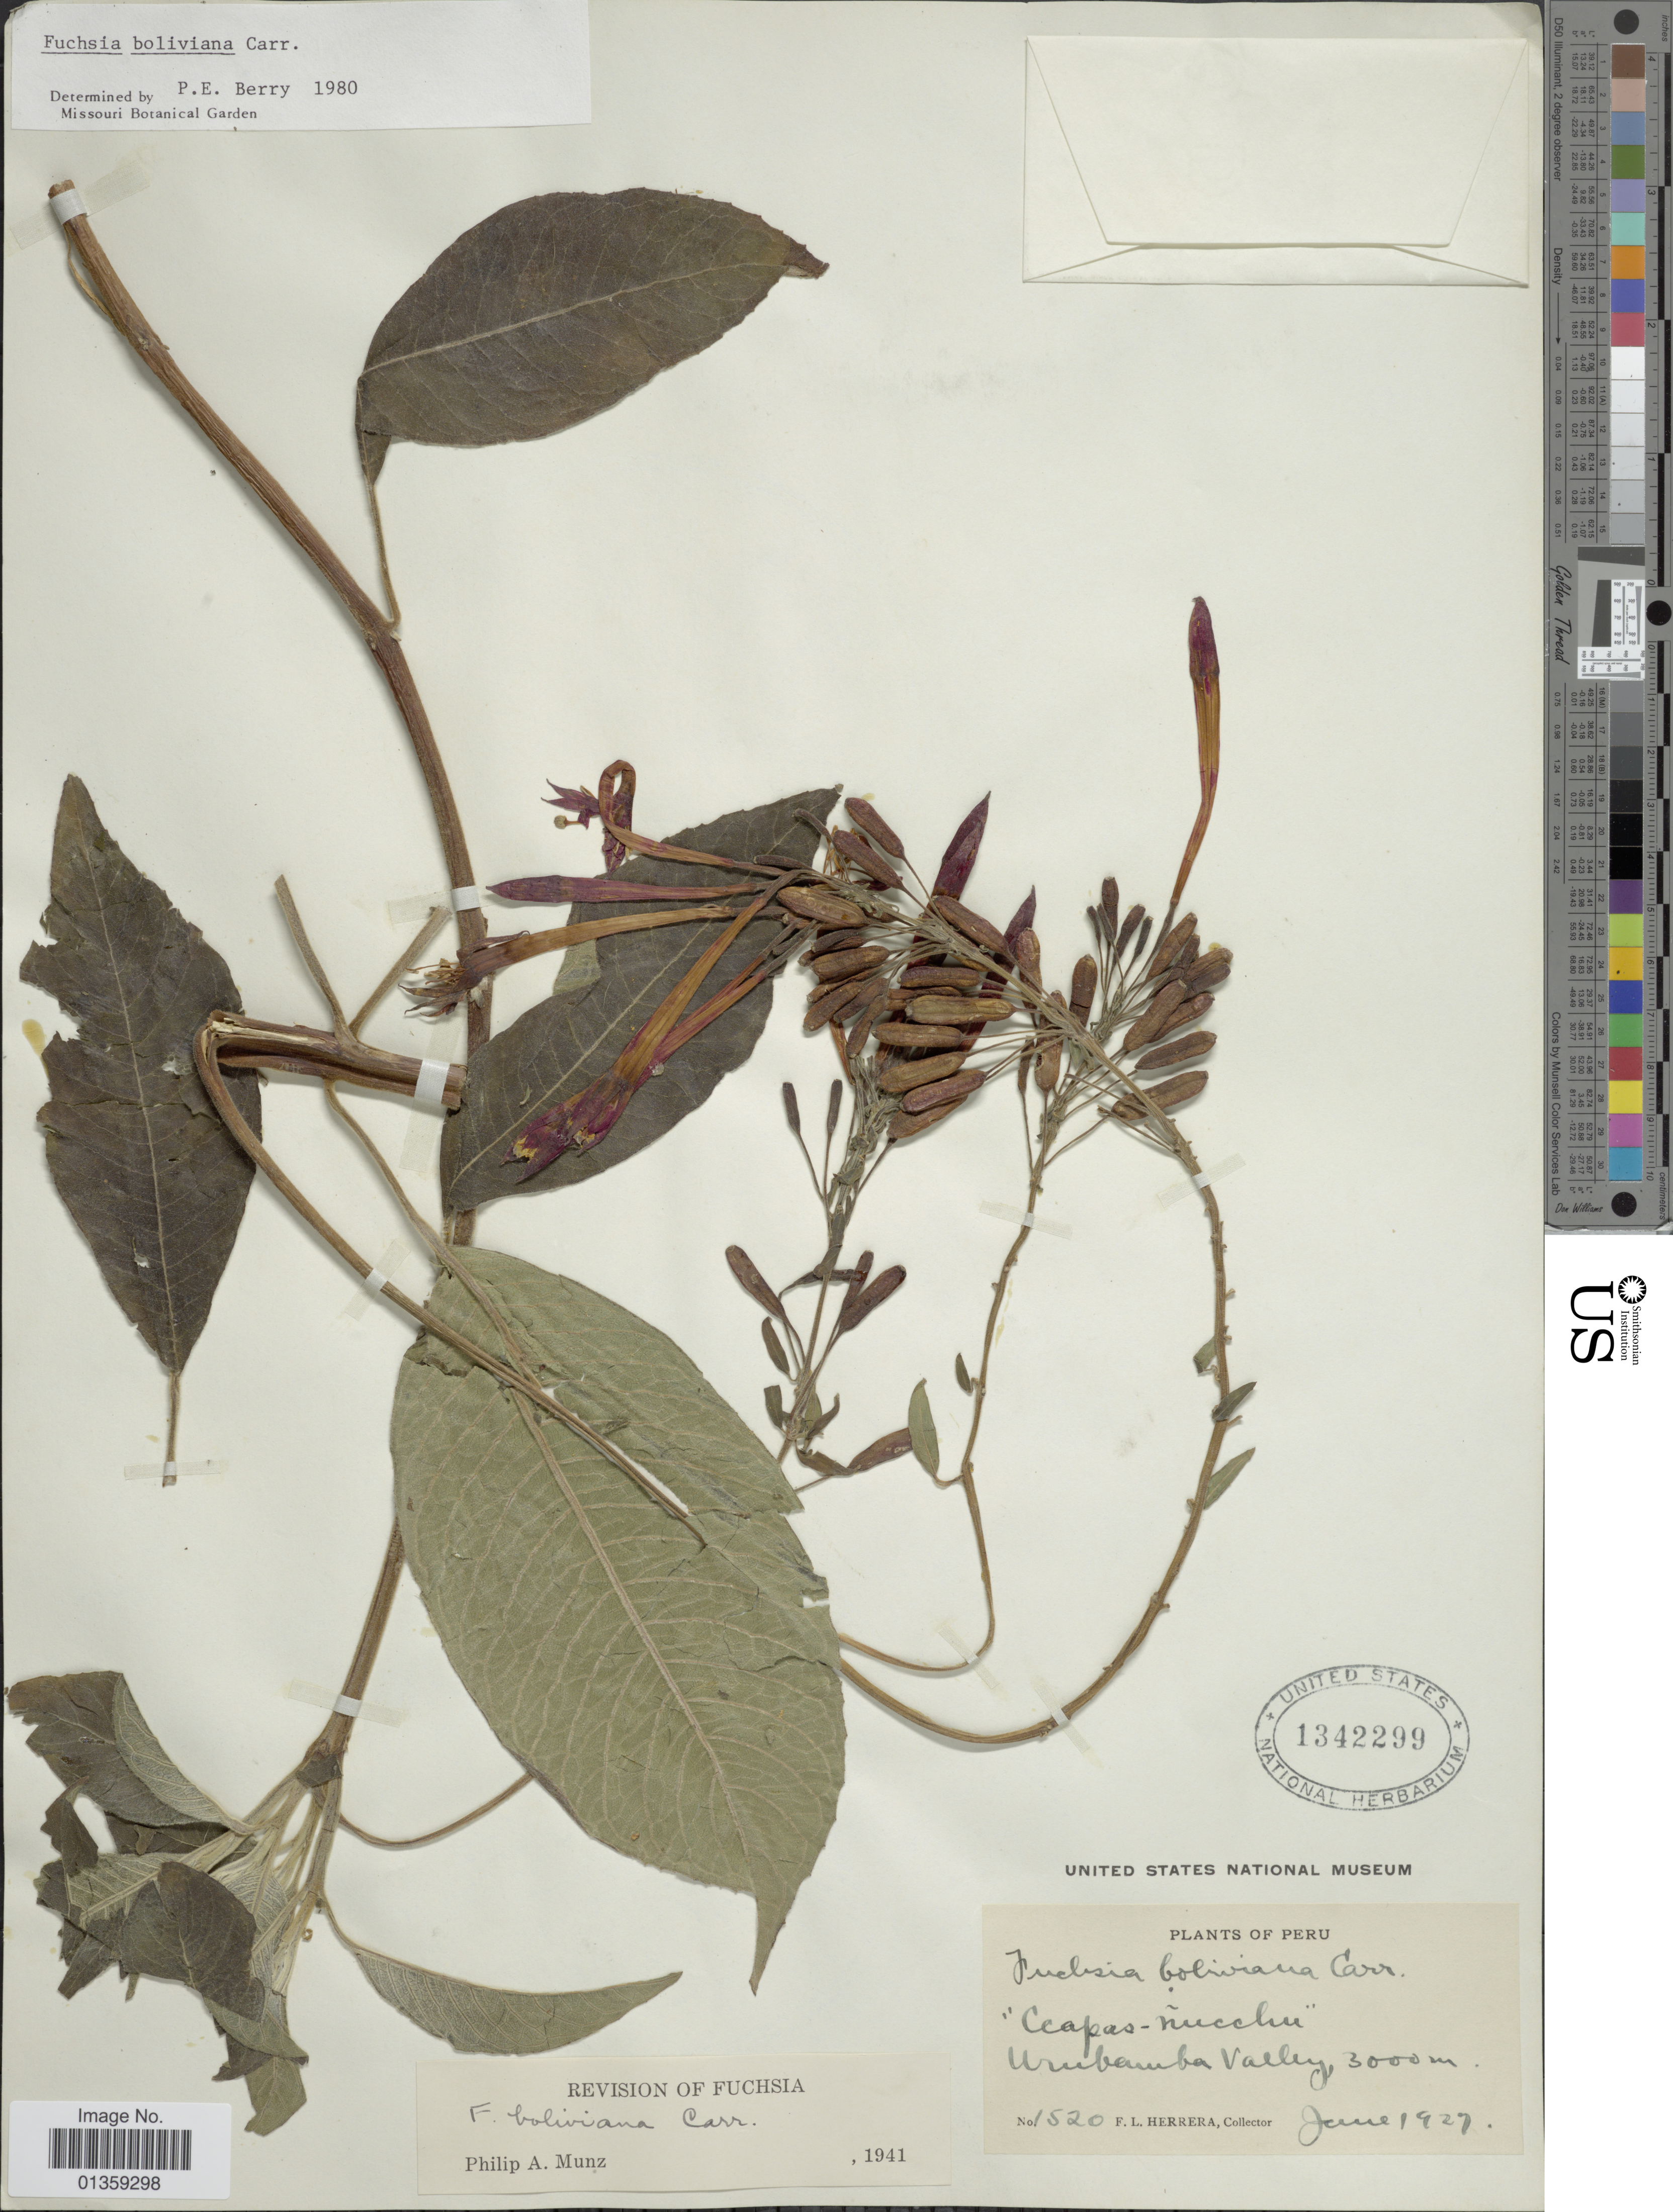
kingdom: Plantae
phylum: Tracheophyta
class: Magnoliopsida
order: Myrtales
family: Onagraceae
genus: Fuchsia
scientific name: Fuchsia boliviana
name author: Carrière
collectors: F. L. Herrera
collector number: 1520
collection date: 1927-06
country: Peru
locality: Urubamba Valley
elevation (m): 3000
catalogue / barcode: US 1342299